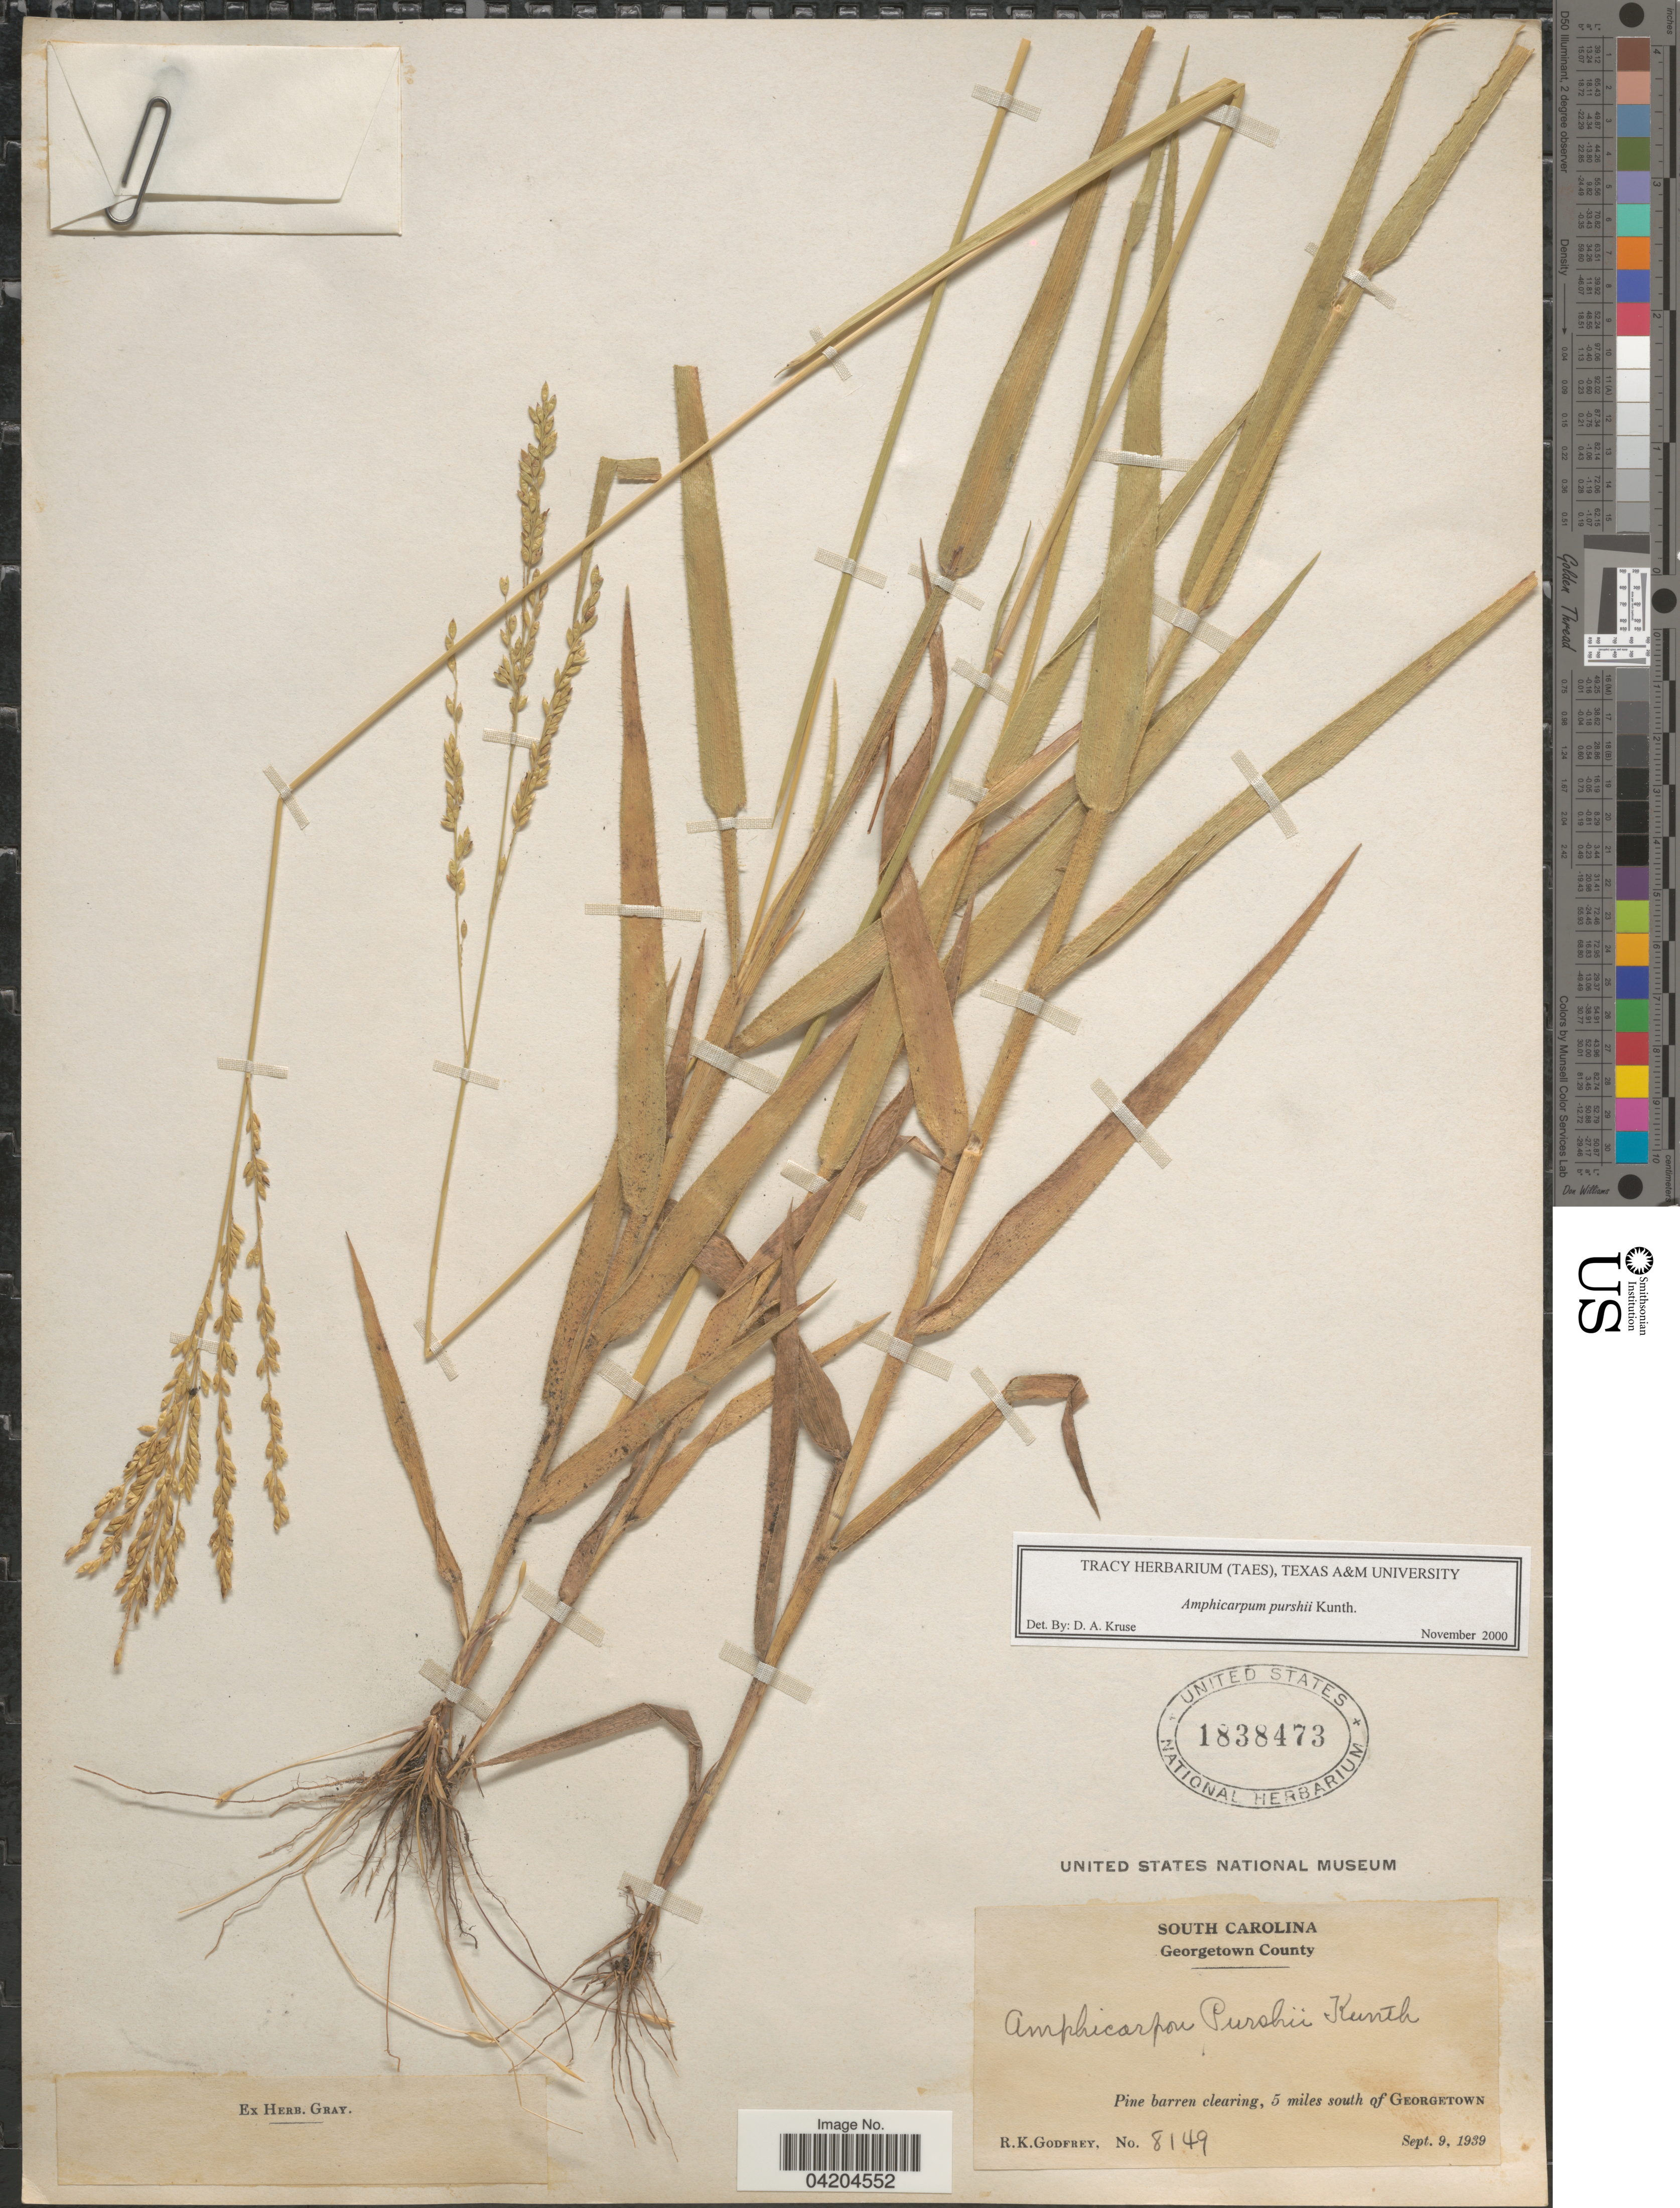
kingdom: Plantae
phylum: Tracheophyta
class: Liliopsida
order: Poales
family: Poaceae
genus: Amphicarpum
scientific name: Amphicarpum amphicarpon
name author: (Pursh) Nash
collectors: R. K. Godfrey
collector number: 8149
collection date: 1939-09-09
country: United States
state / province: South Carolina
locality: Georgetown County. Pine barren clearing, 5 miles south of Georgetown.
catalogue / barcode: US 1838473